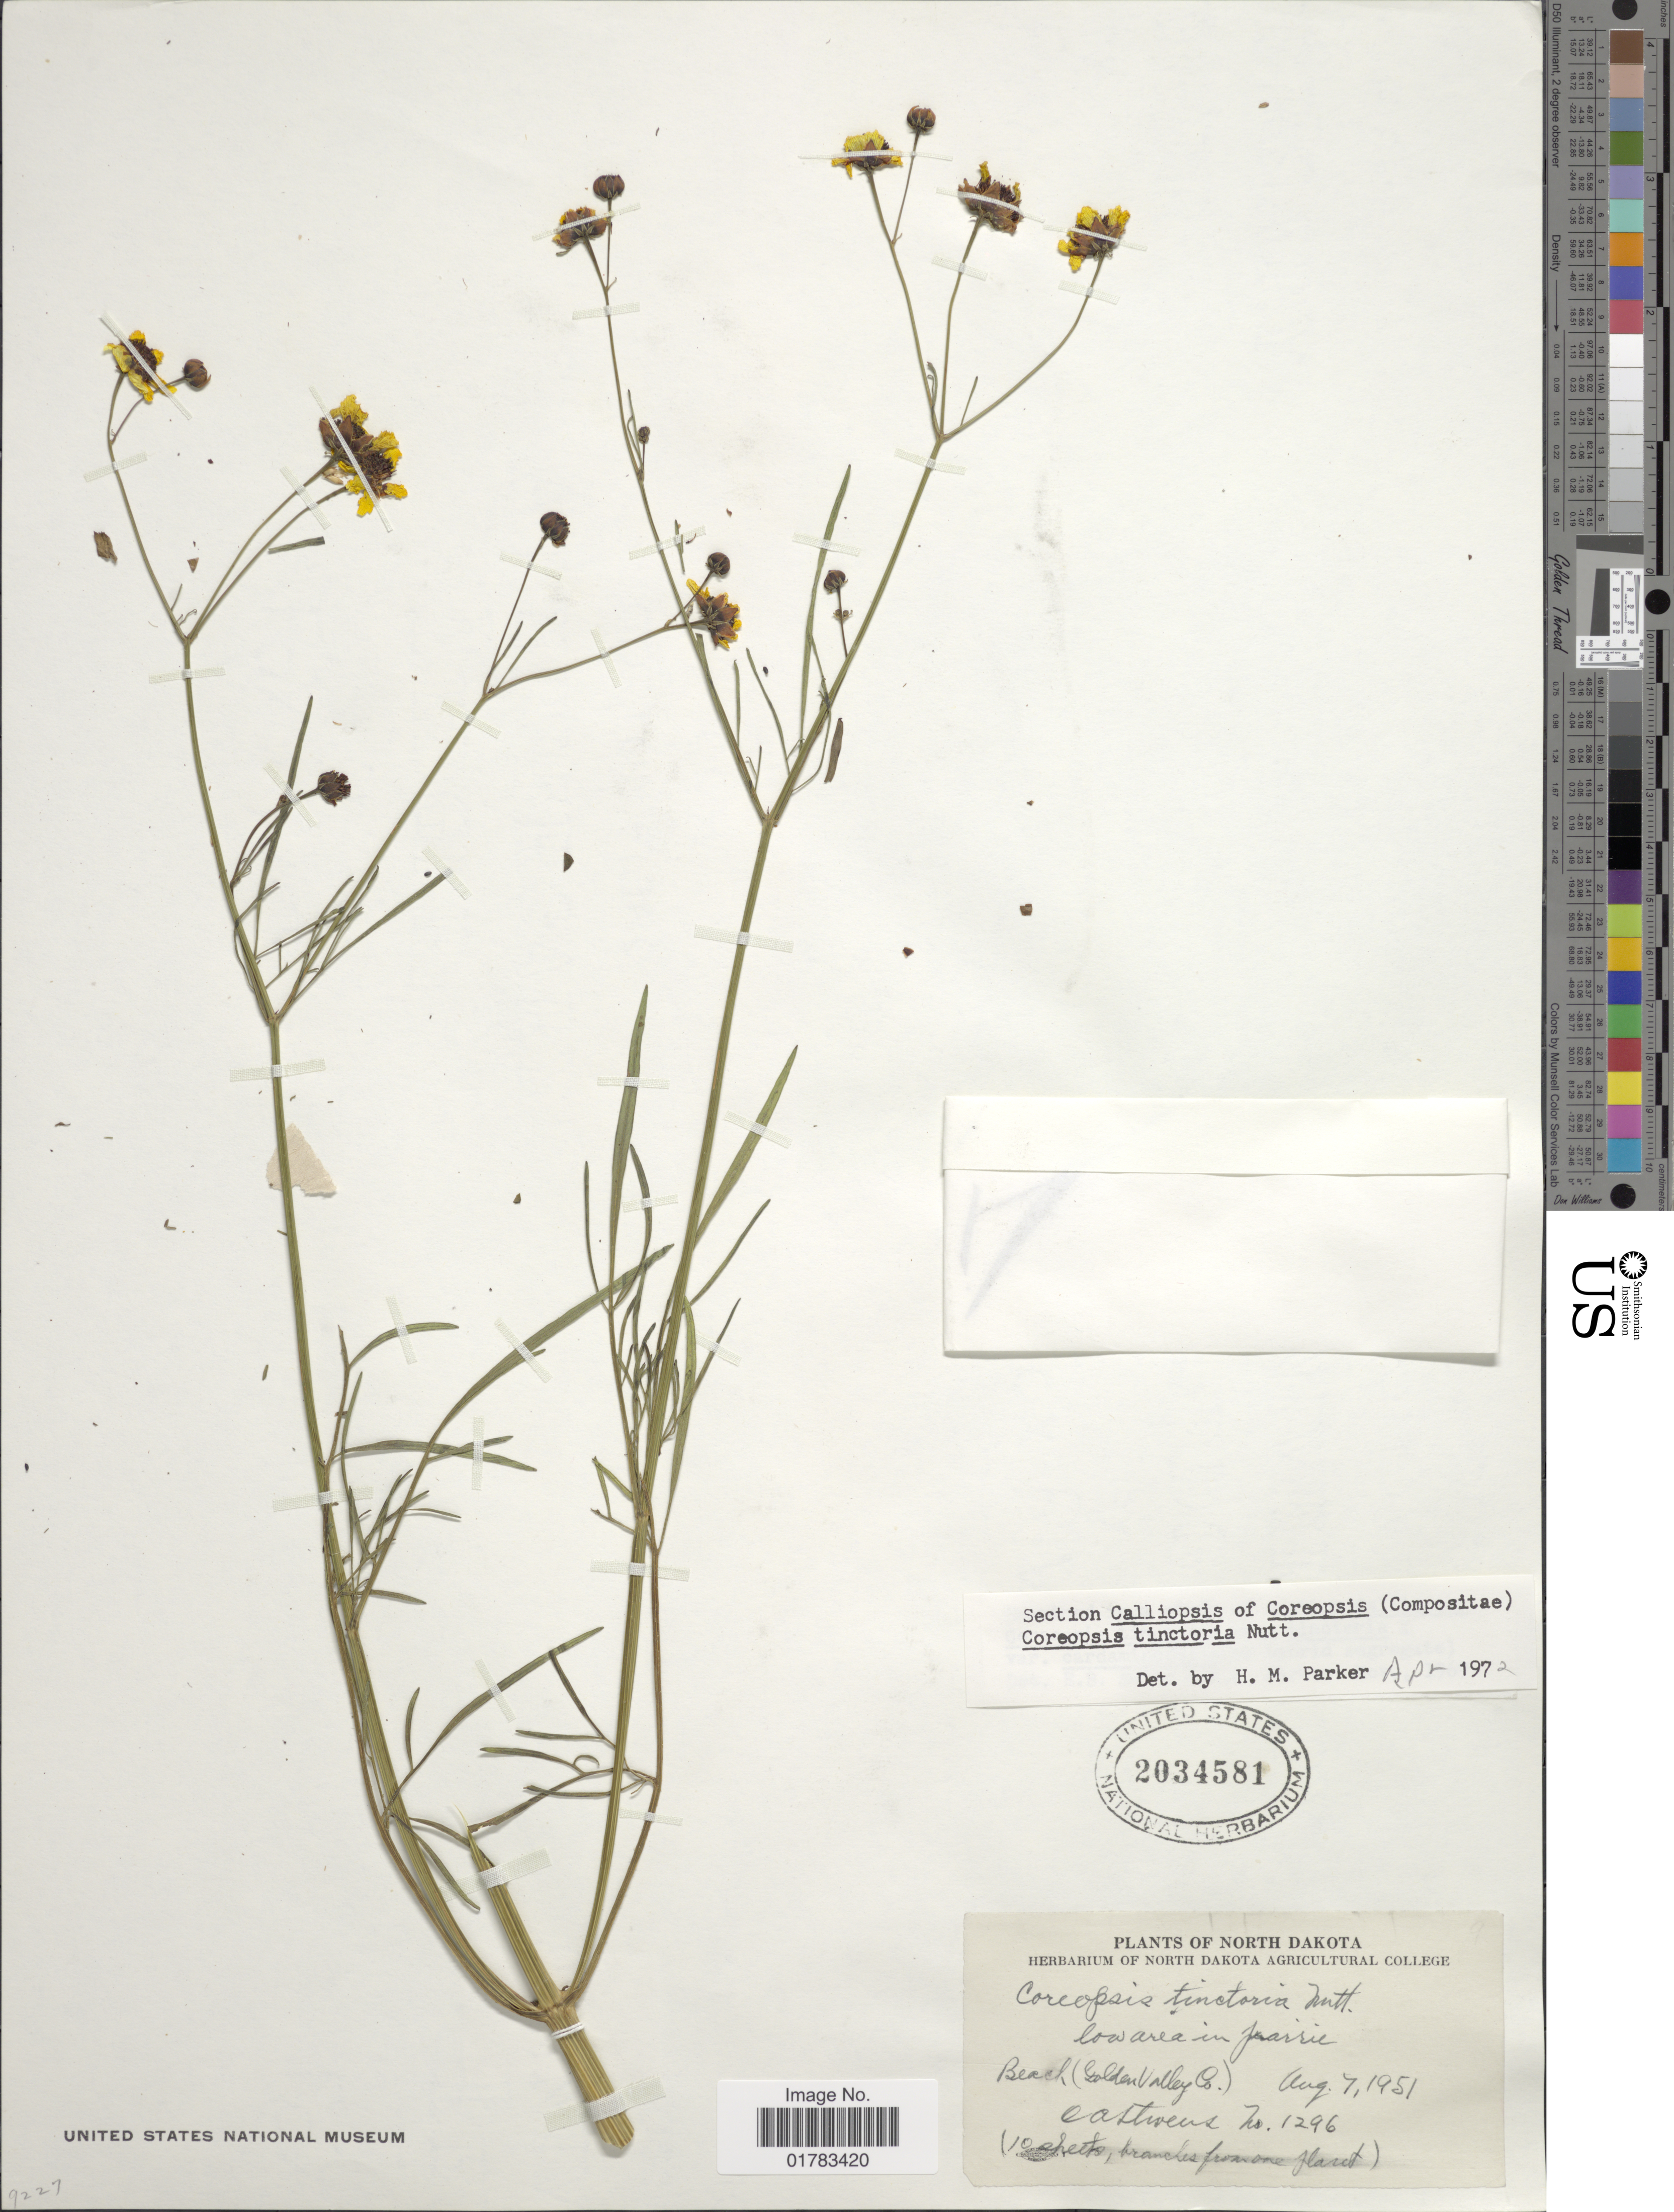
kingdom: Plantae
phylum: Tracheophyta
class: Magnoliopsida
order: Asterales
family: Asteraceae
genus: Coreopsis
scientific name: Coreopsis tinctoria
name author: Nutt.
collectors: Eastward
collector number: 1296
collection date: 1951-08-07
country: United States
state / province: North Dakota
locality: Low warea in prarier, Beach (Golden Valley Co.),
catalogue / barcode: US 2034581